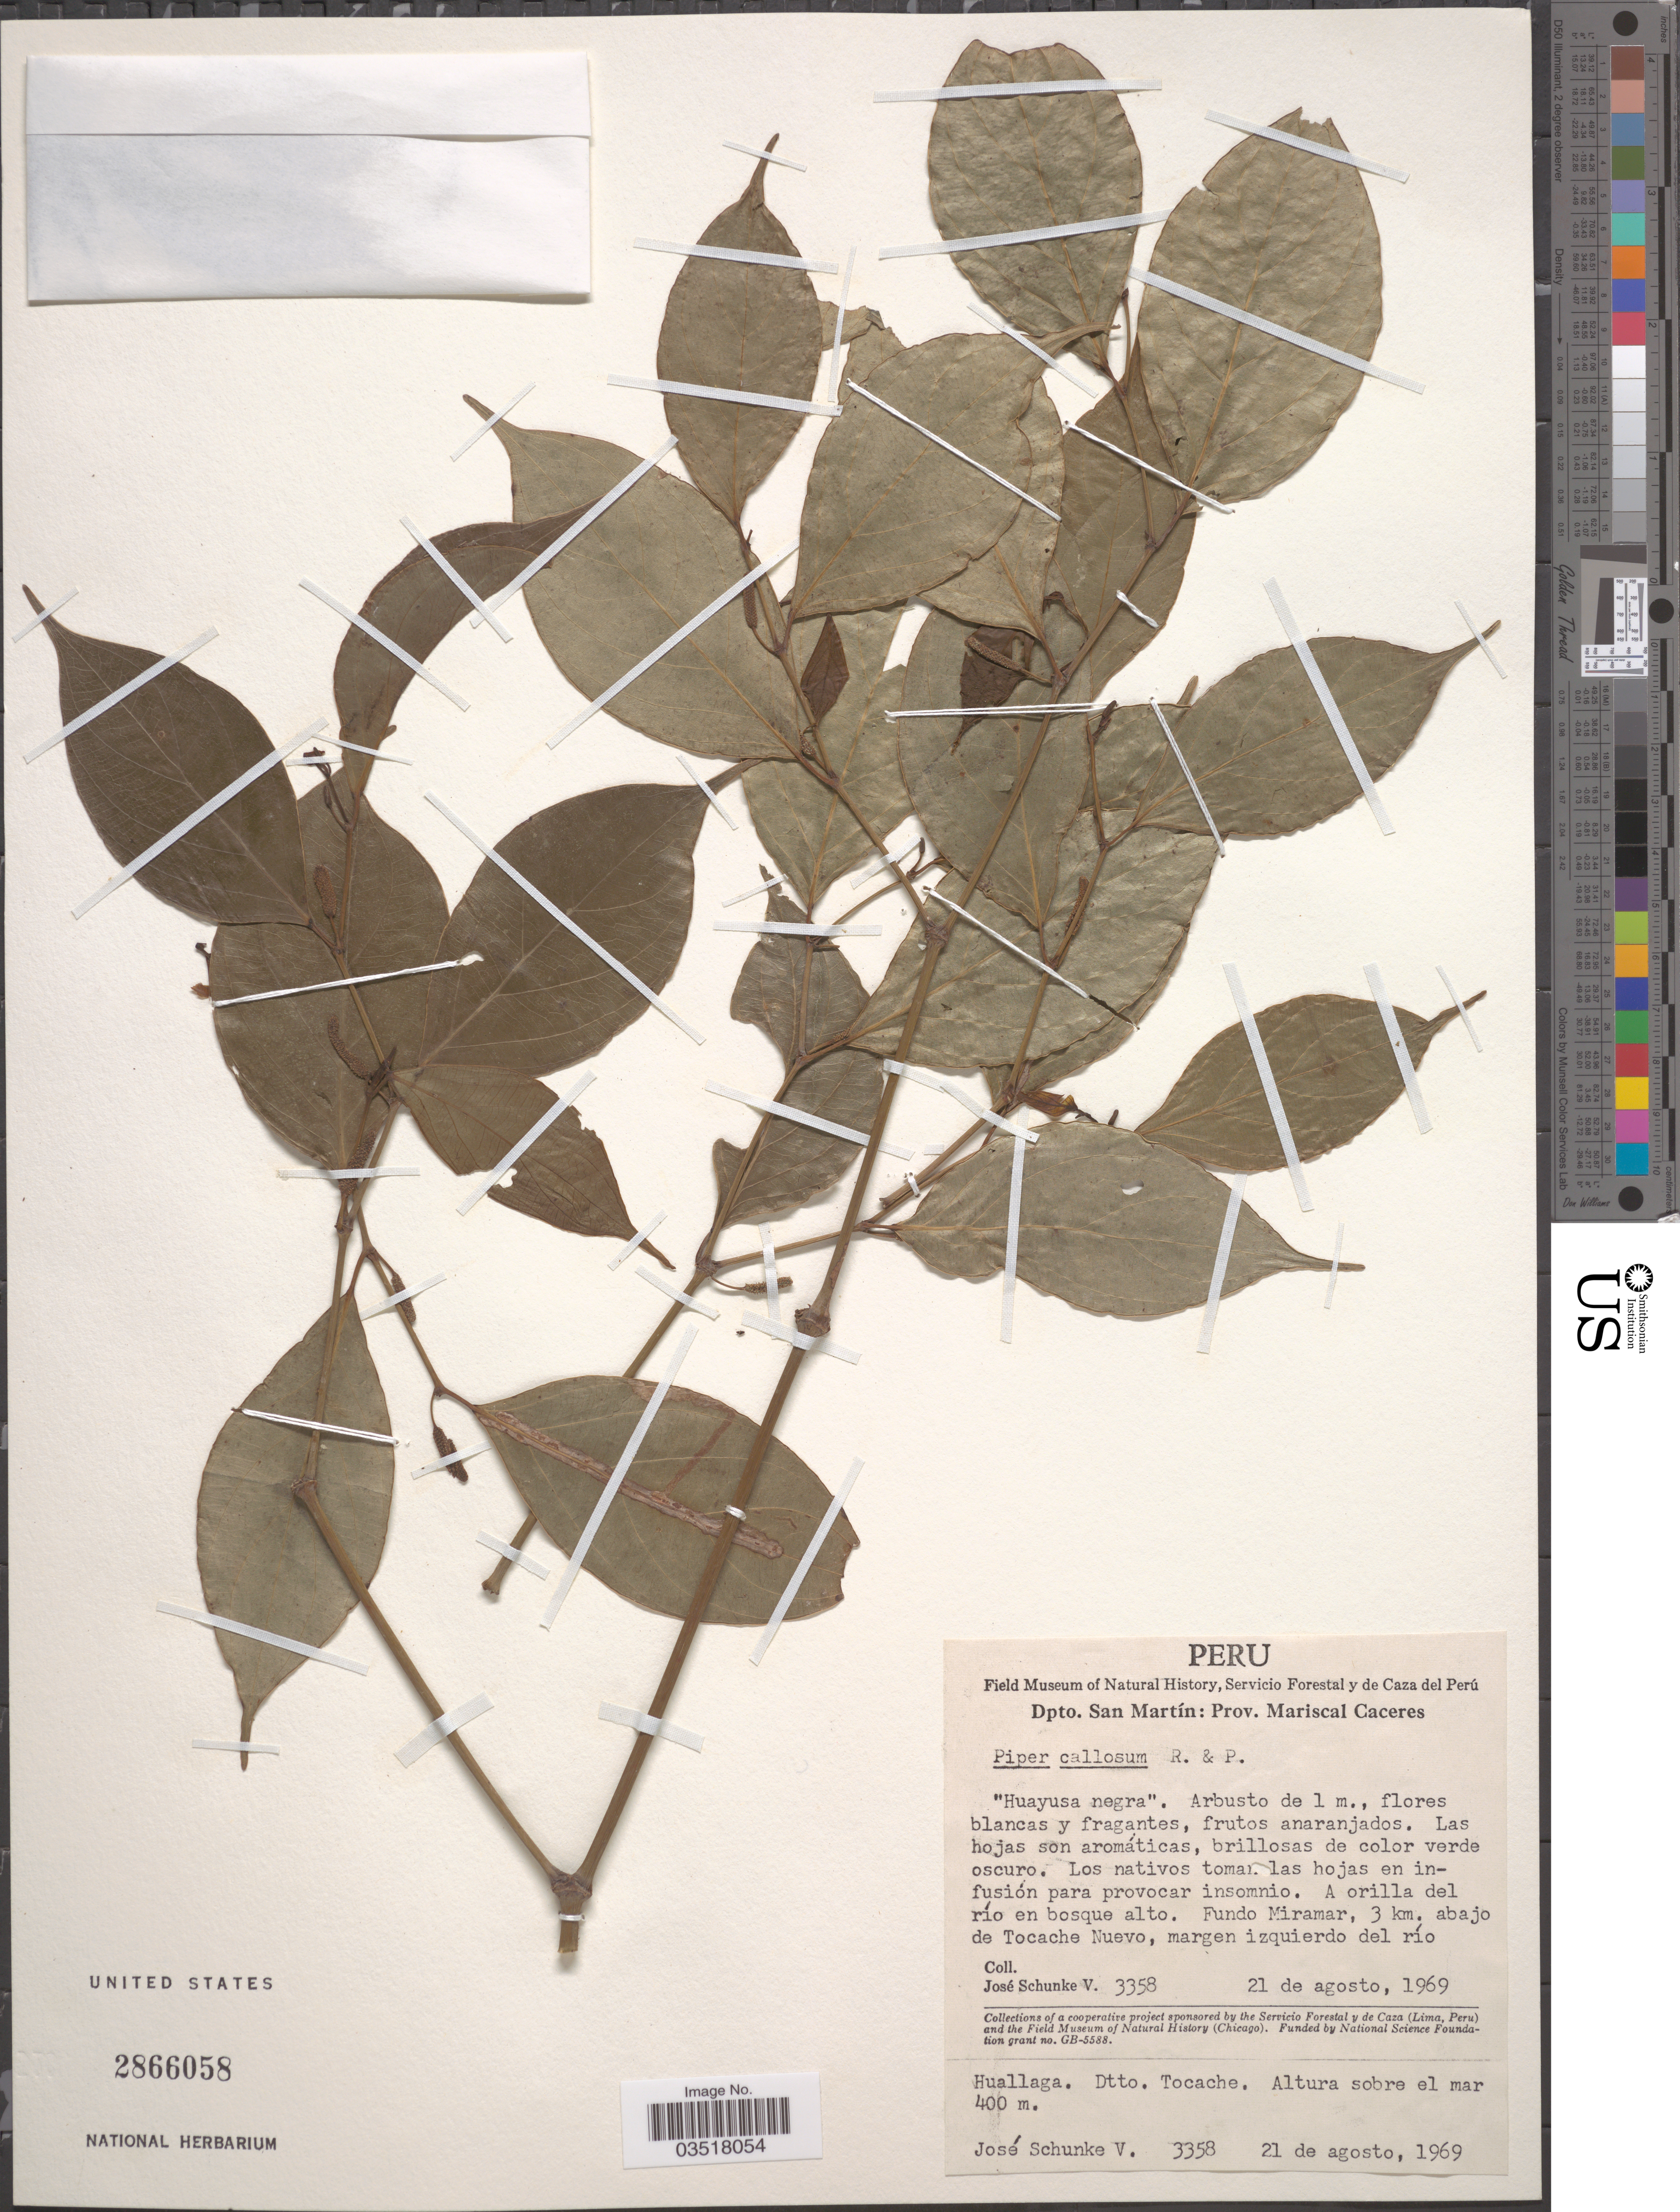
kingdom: Plantae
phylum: Tracheophyta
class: Magnoliopsida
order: Piperales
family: Piperaceae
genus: Piper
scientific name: Piper callosum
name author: Ruiz & Pav.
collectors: J. Schunke Vigo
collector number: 3358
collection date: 1969-08-21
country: Peru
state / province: San Martín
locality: Dpto. San Martín: Prov. Mariscal Caceres. A orilla del río en bosque alto. Fundo Miramar, 3 km. abajo de Tocache Nuevo, margen izquierdo del río Huallaga. Dtto. Tocache.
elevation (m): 400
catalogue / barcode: US 2866058